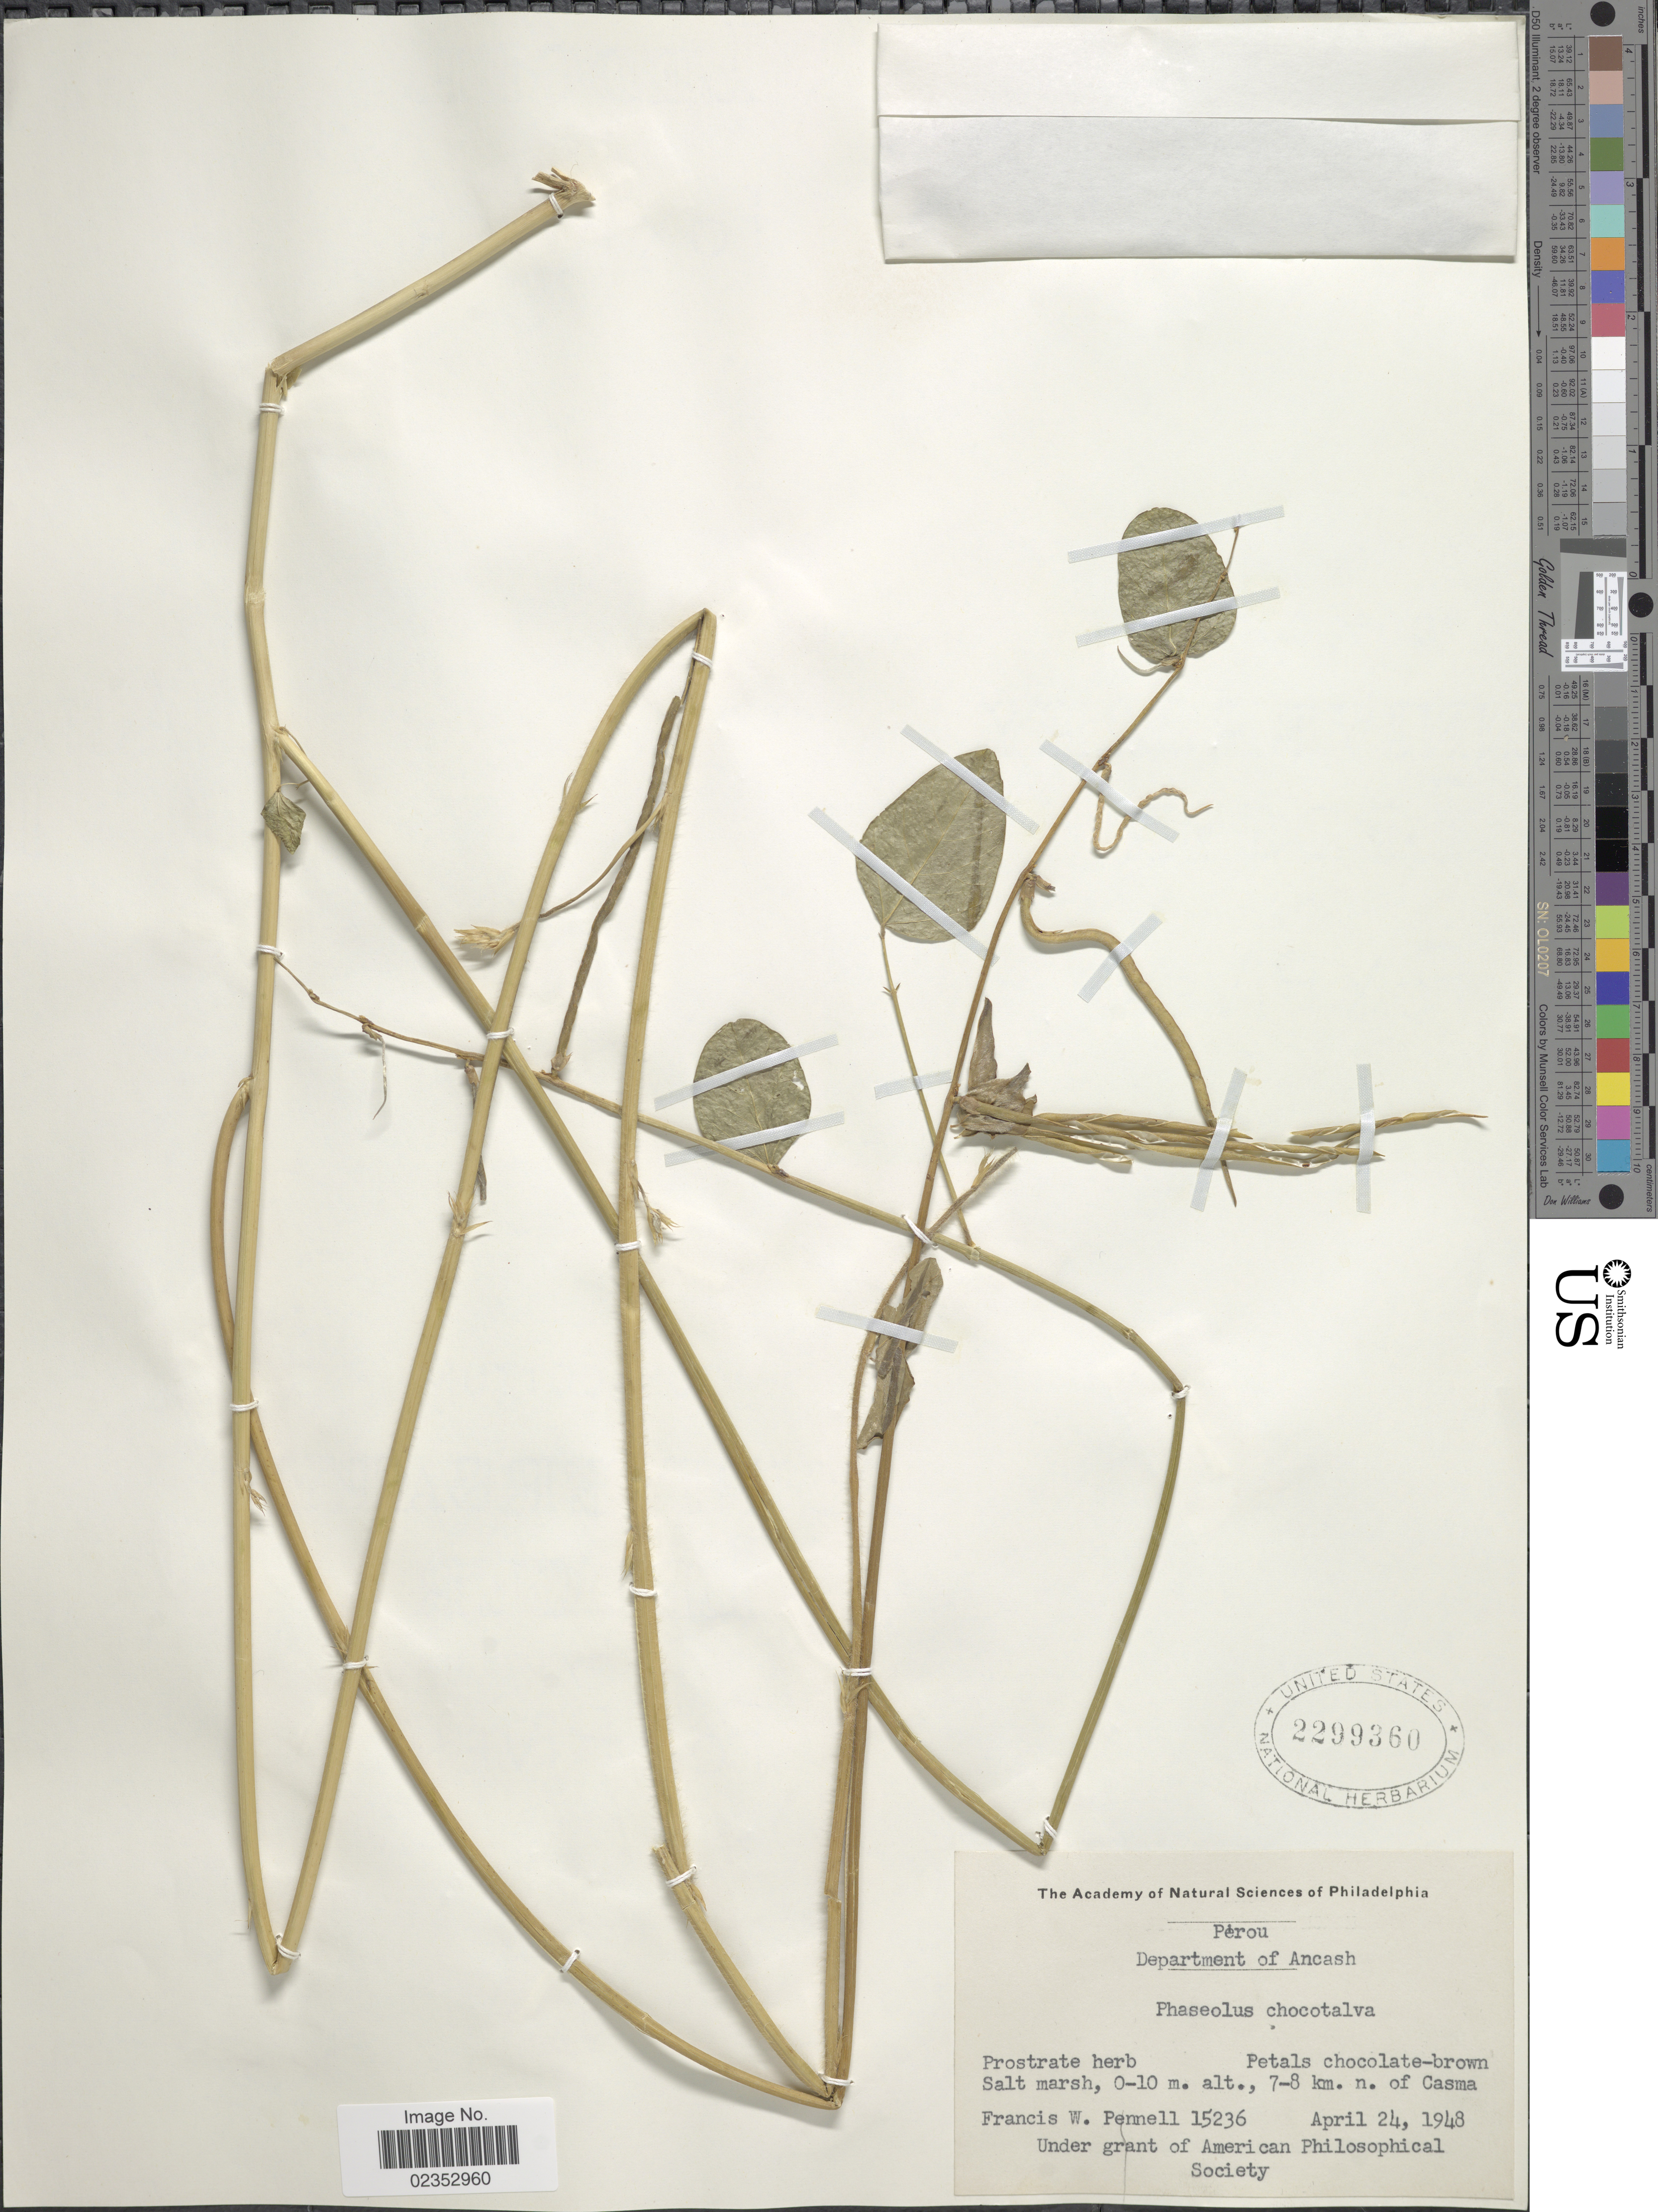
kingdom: Plantae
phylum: Tracheophyta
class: Magnoliopsida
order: Fabales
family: Fabaceae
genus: Phaseolus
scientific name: Phaseolus lathyroides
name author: L.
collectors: F. W. Pennell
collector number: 15236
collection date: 1948-04-24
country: Peru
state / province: Ancash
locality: Department of Ancash., 7-8 km n of Casma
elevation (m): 0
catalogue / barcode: US 2299360